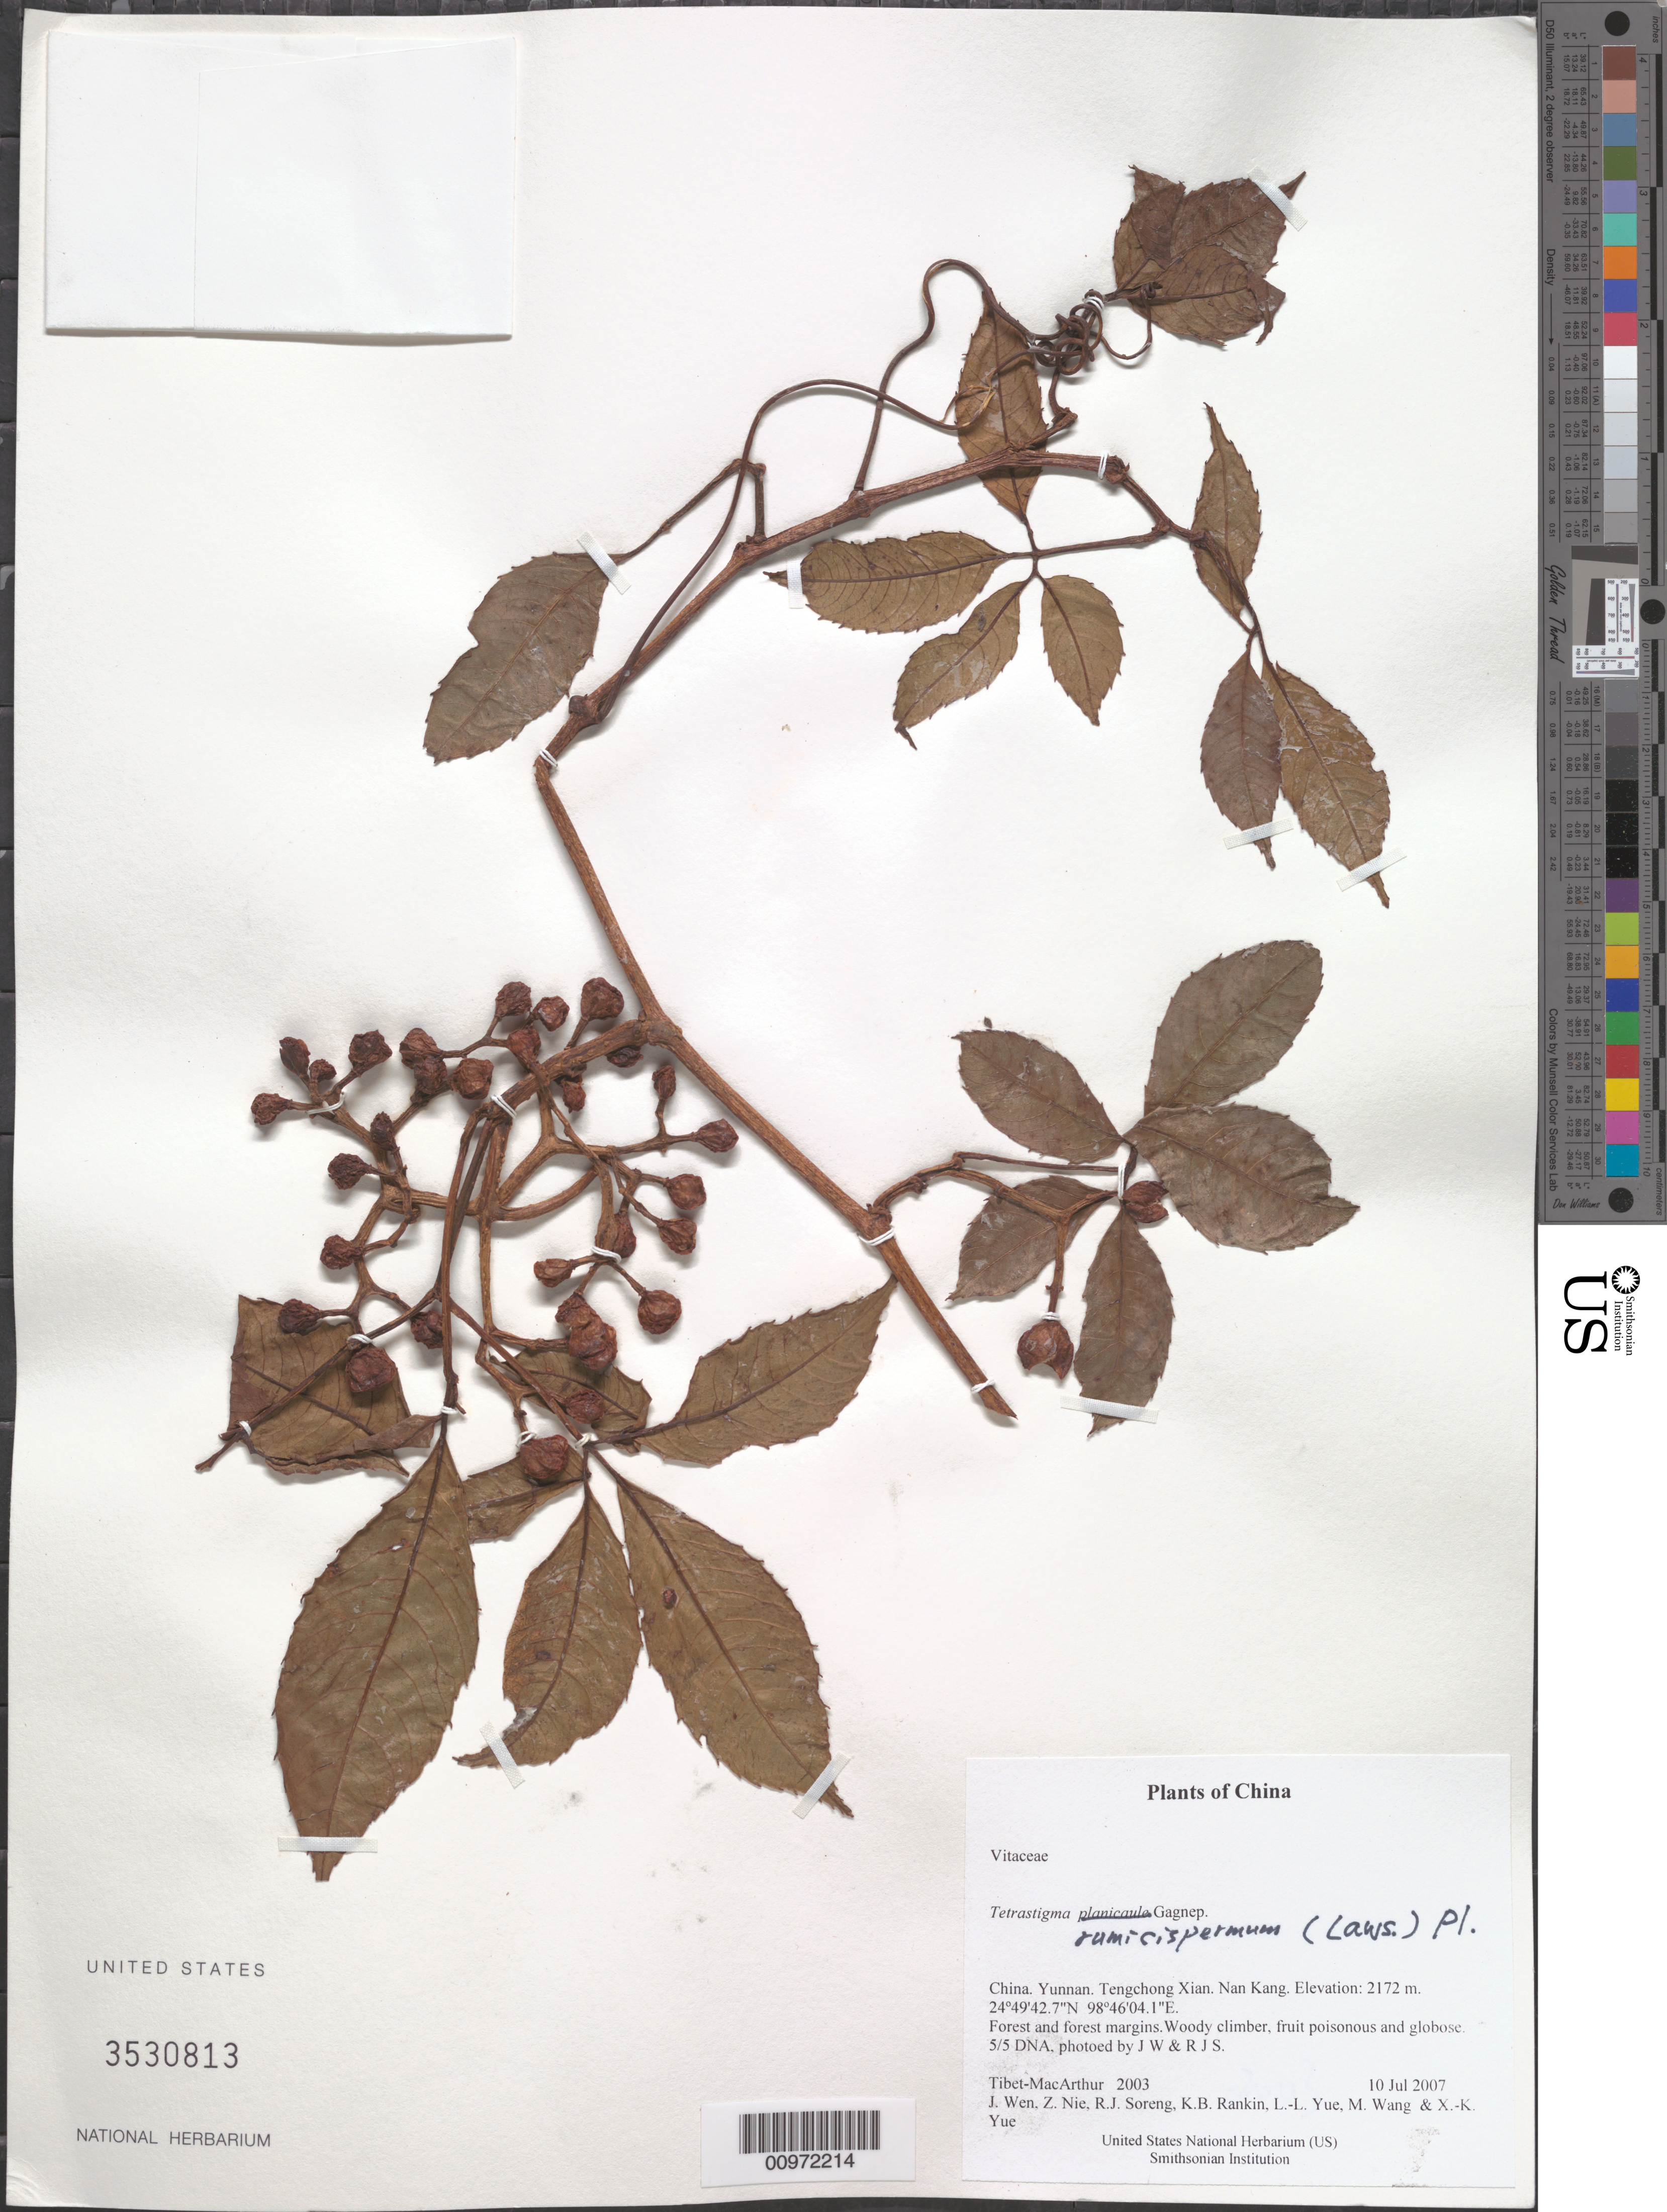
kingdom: Plantae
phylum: Tracheophyta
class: Magnoliopsida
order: Vitales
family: Vitaceae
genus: Tetrastigma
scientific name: Tetrastigma rumicispermum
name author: (M.A. Lawson) Planch.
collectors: Tibet-MacArthur, J. Wen, Z. Nie, R. J. Soreng, K. Rankin, L. Yue, M. Wang & X. Yue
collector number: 2003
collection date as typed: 10 Jul 2007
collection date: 2007-07-10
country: China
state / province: Yunnan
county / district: Tengchong Xian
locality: Nan Kang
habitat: Forest and forest margins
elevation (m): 2172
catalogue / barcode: US 3530813